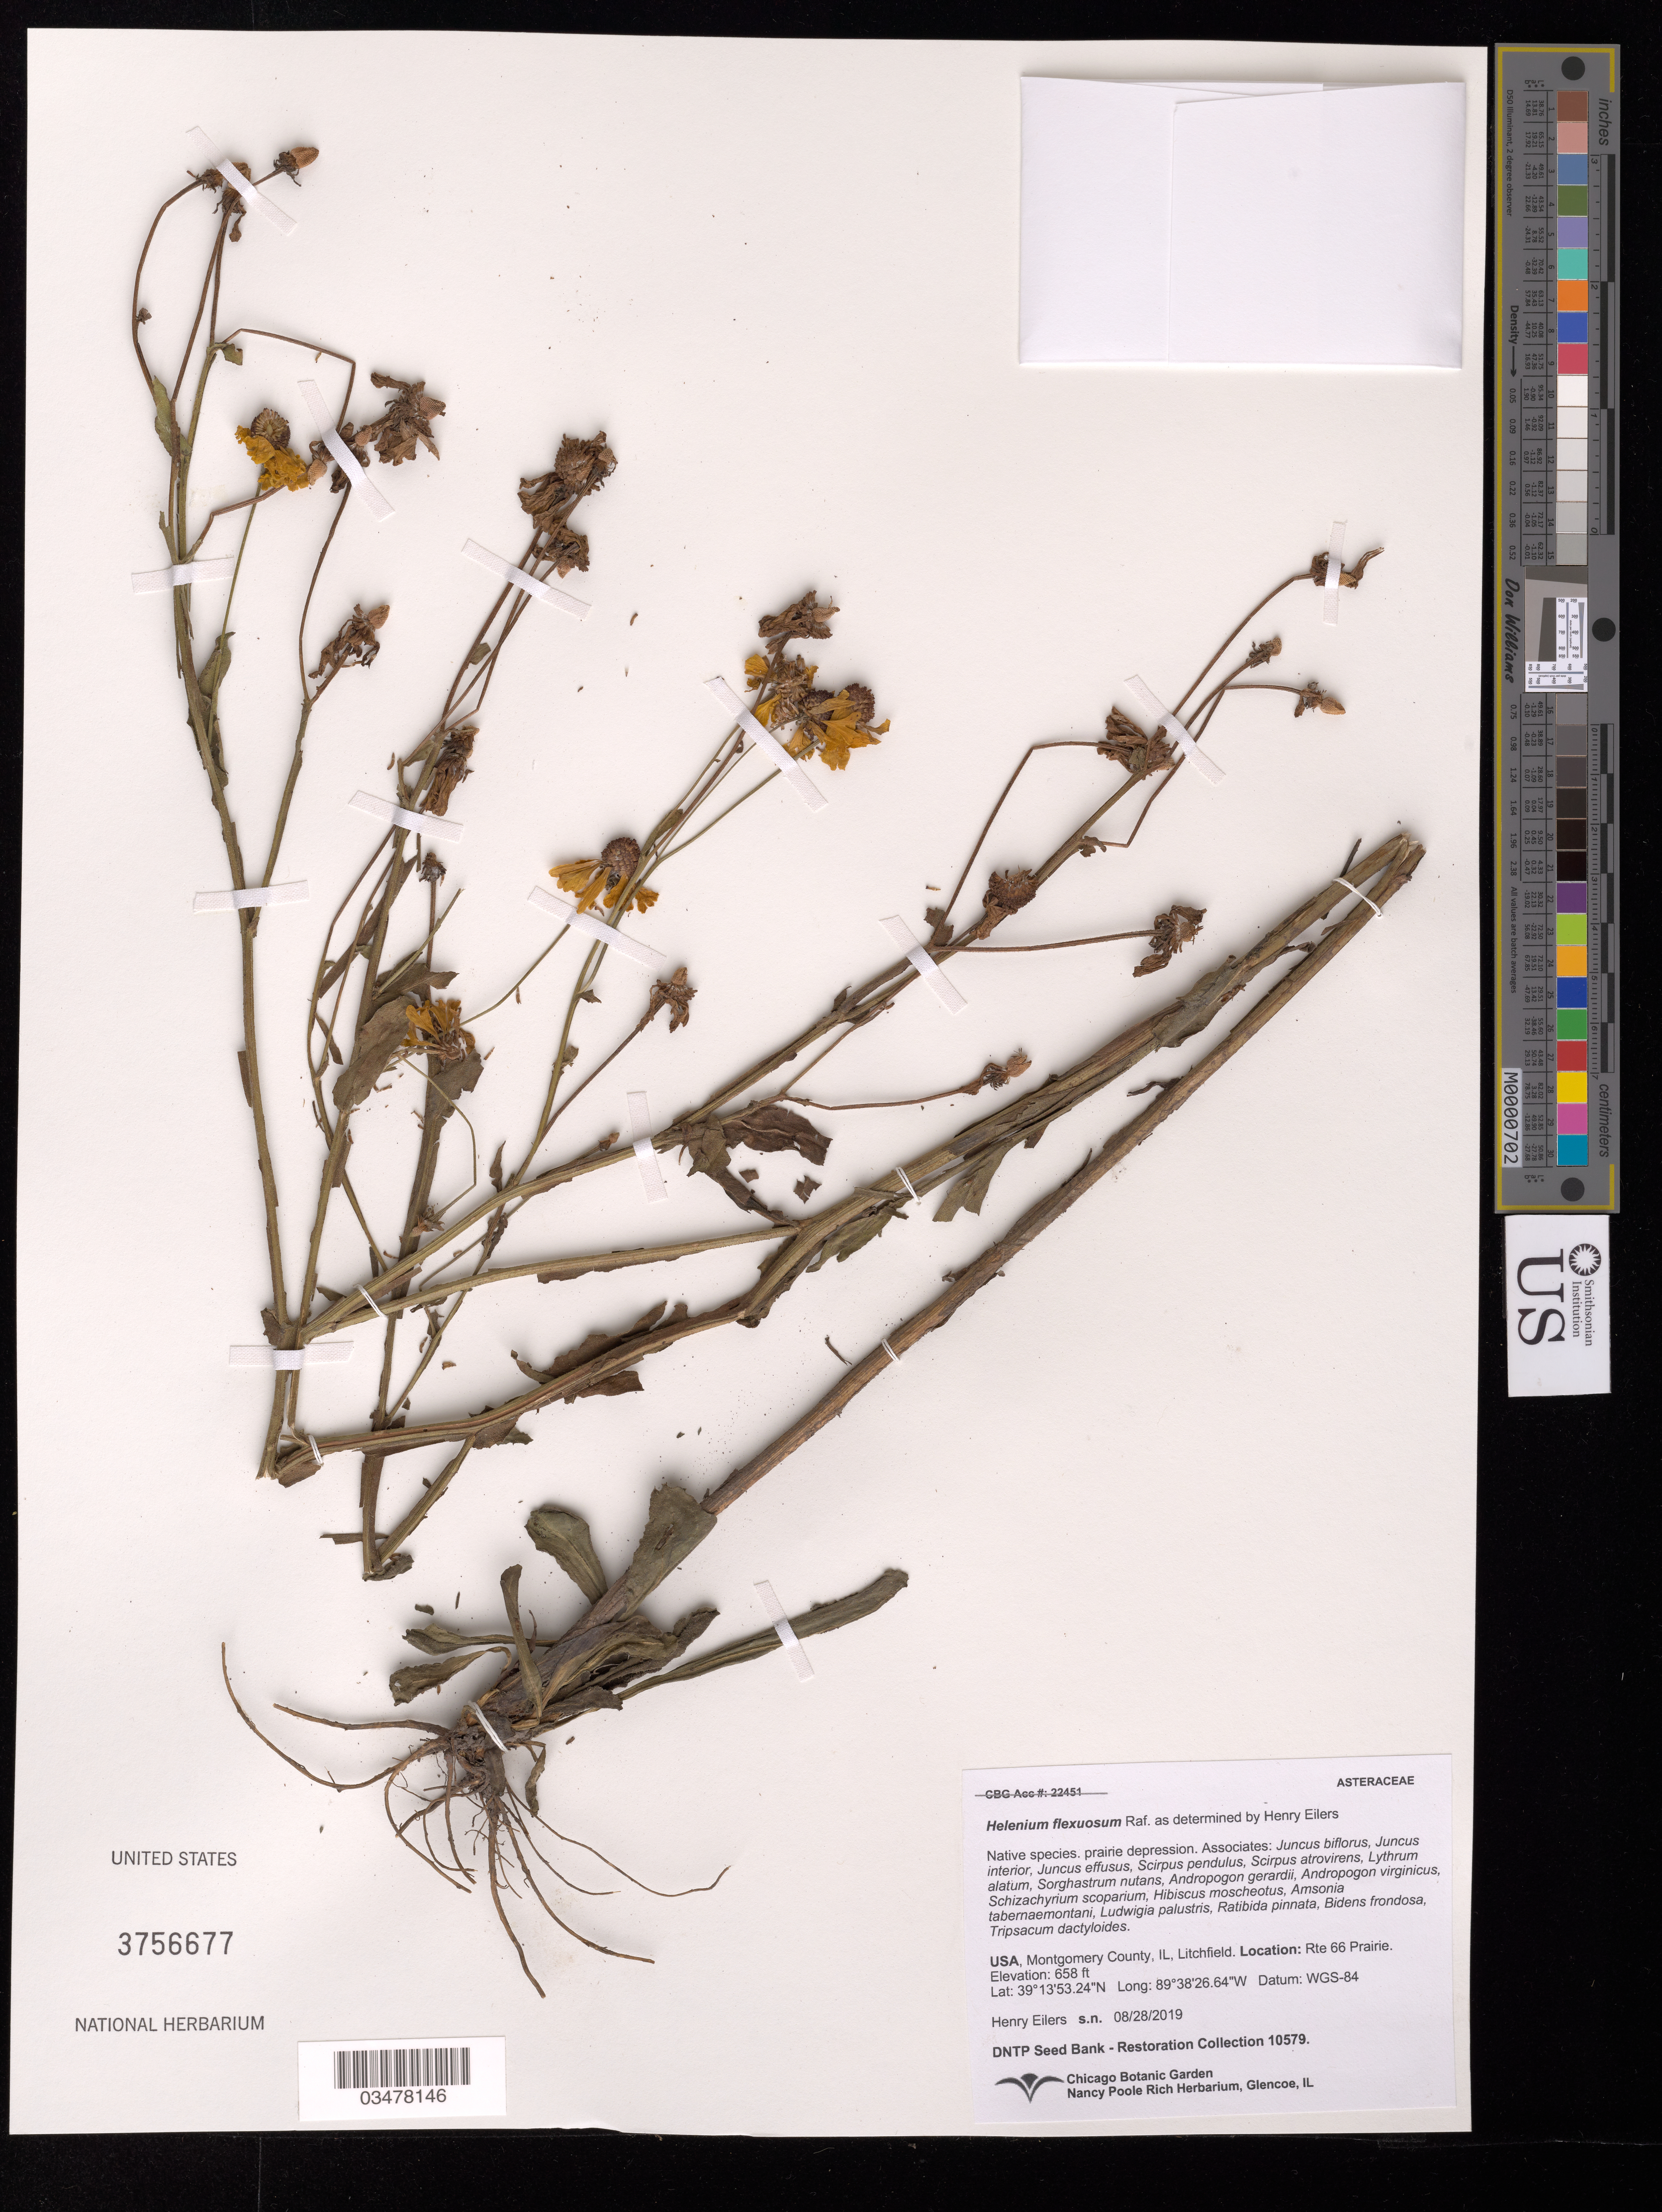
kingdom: Plantae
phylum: Tracheophyta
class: Magnoliopsida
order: Asterales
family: Asteraceae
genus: Helenium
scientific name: Helenium flexuosum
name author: Raf.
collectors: H. Eilers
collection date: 2019-08-28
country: United States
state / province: Illinois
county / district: Montgomery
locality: Litchfield, Rte. 66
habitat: Prairie depression. With Juncus biflorus, Juncus interior, Ratibida pinnata, Bidens frondosa, etc.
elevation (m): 201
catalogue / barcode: US 3756677